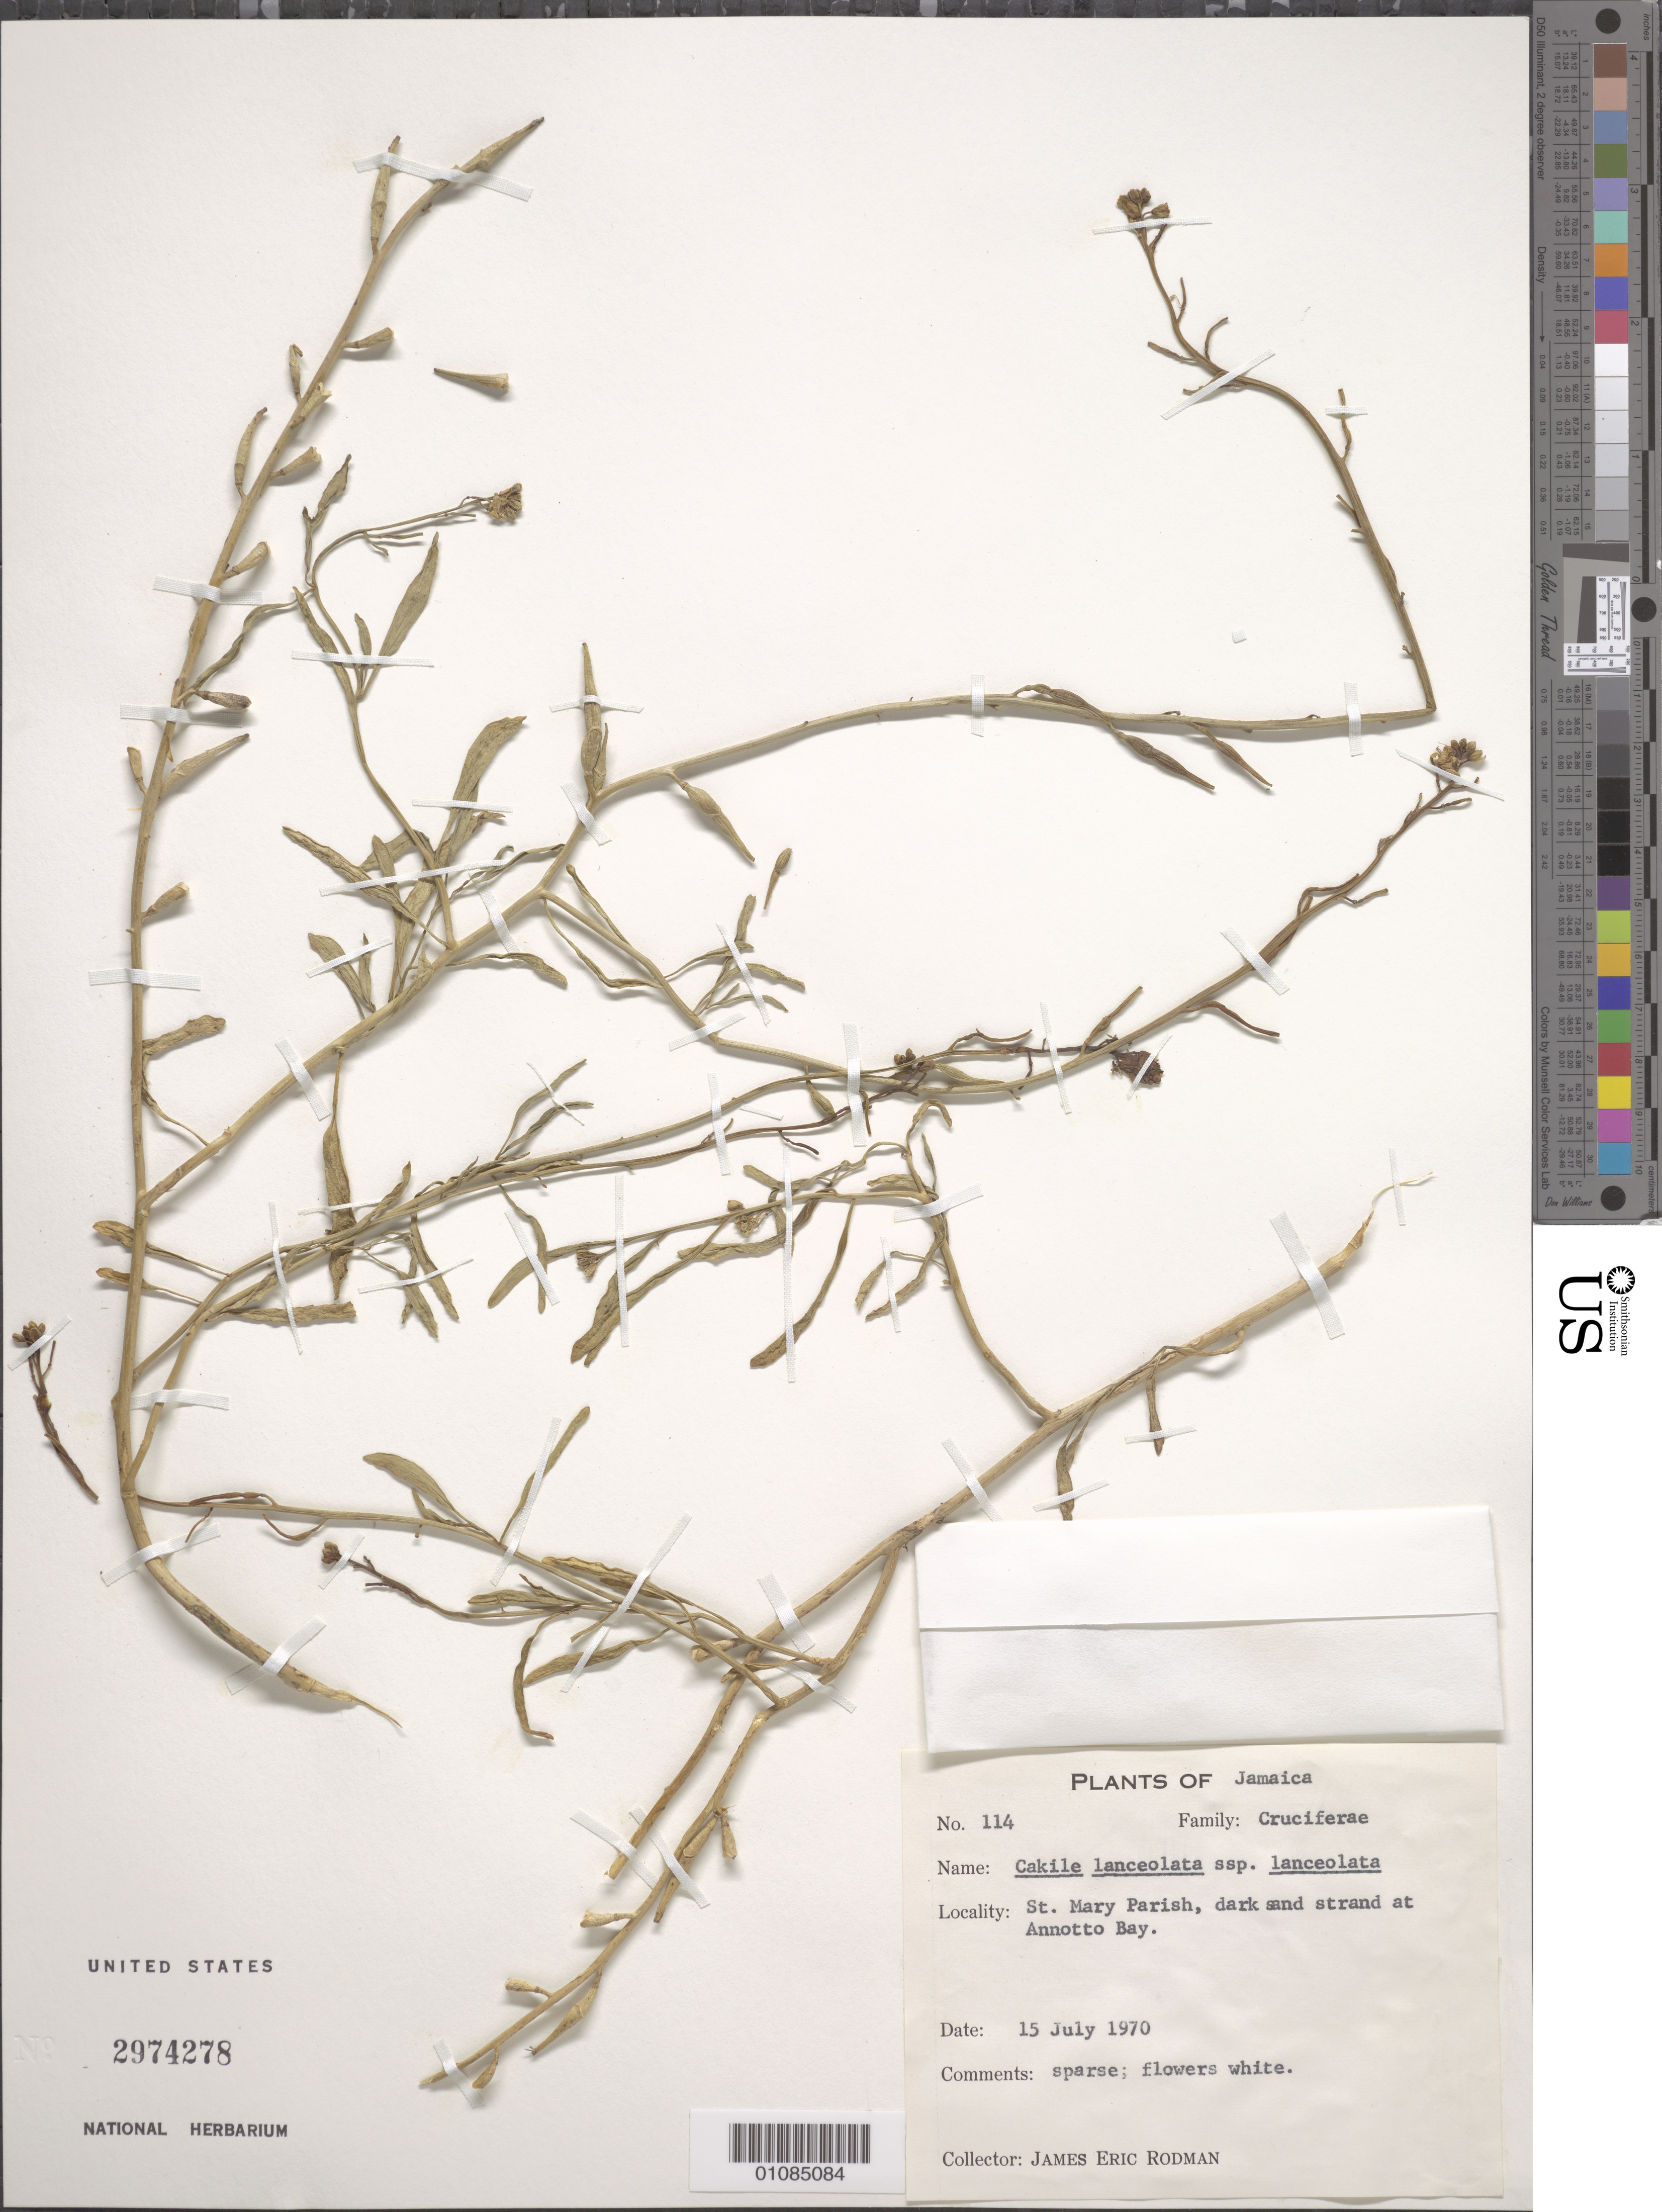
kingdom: Plantae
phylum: Tracheophyta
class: Magnoliopsida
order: Brassicales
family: Brassicaceae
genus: Cakile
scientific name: Cakile lanceolata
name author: (Willd.) O.E. Schulz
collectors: J. Rodman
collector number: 114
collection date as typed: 15 Jul 1970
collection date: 1970-07-15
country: Jamaica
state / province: Saint Mary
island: Jamaica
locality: Dark sand strand at Annotto Bay.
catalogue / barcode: US 2974278